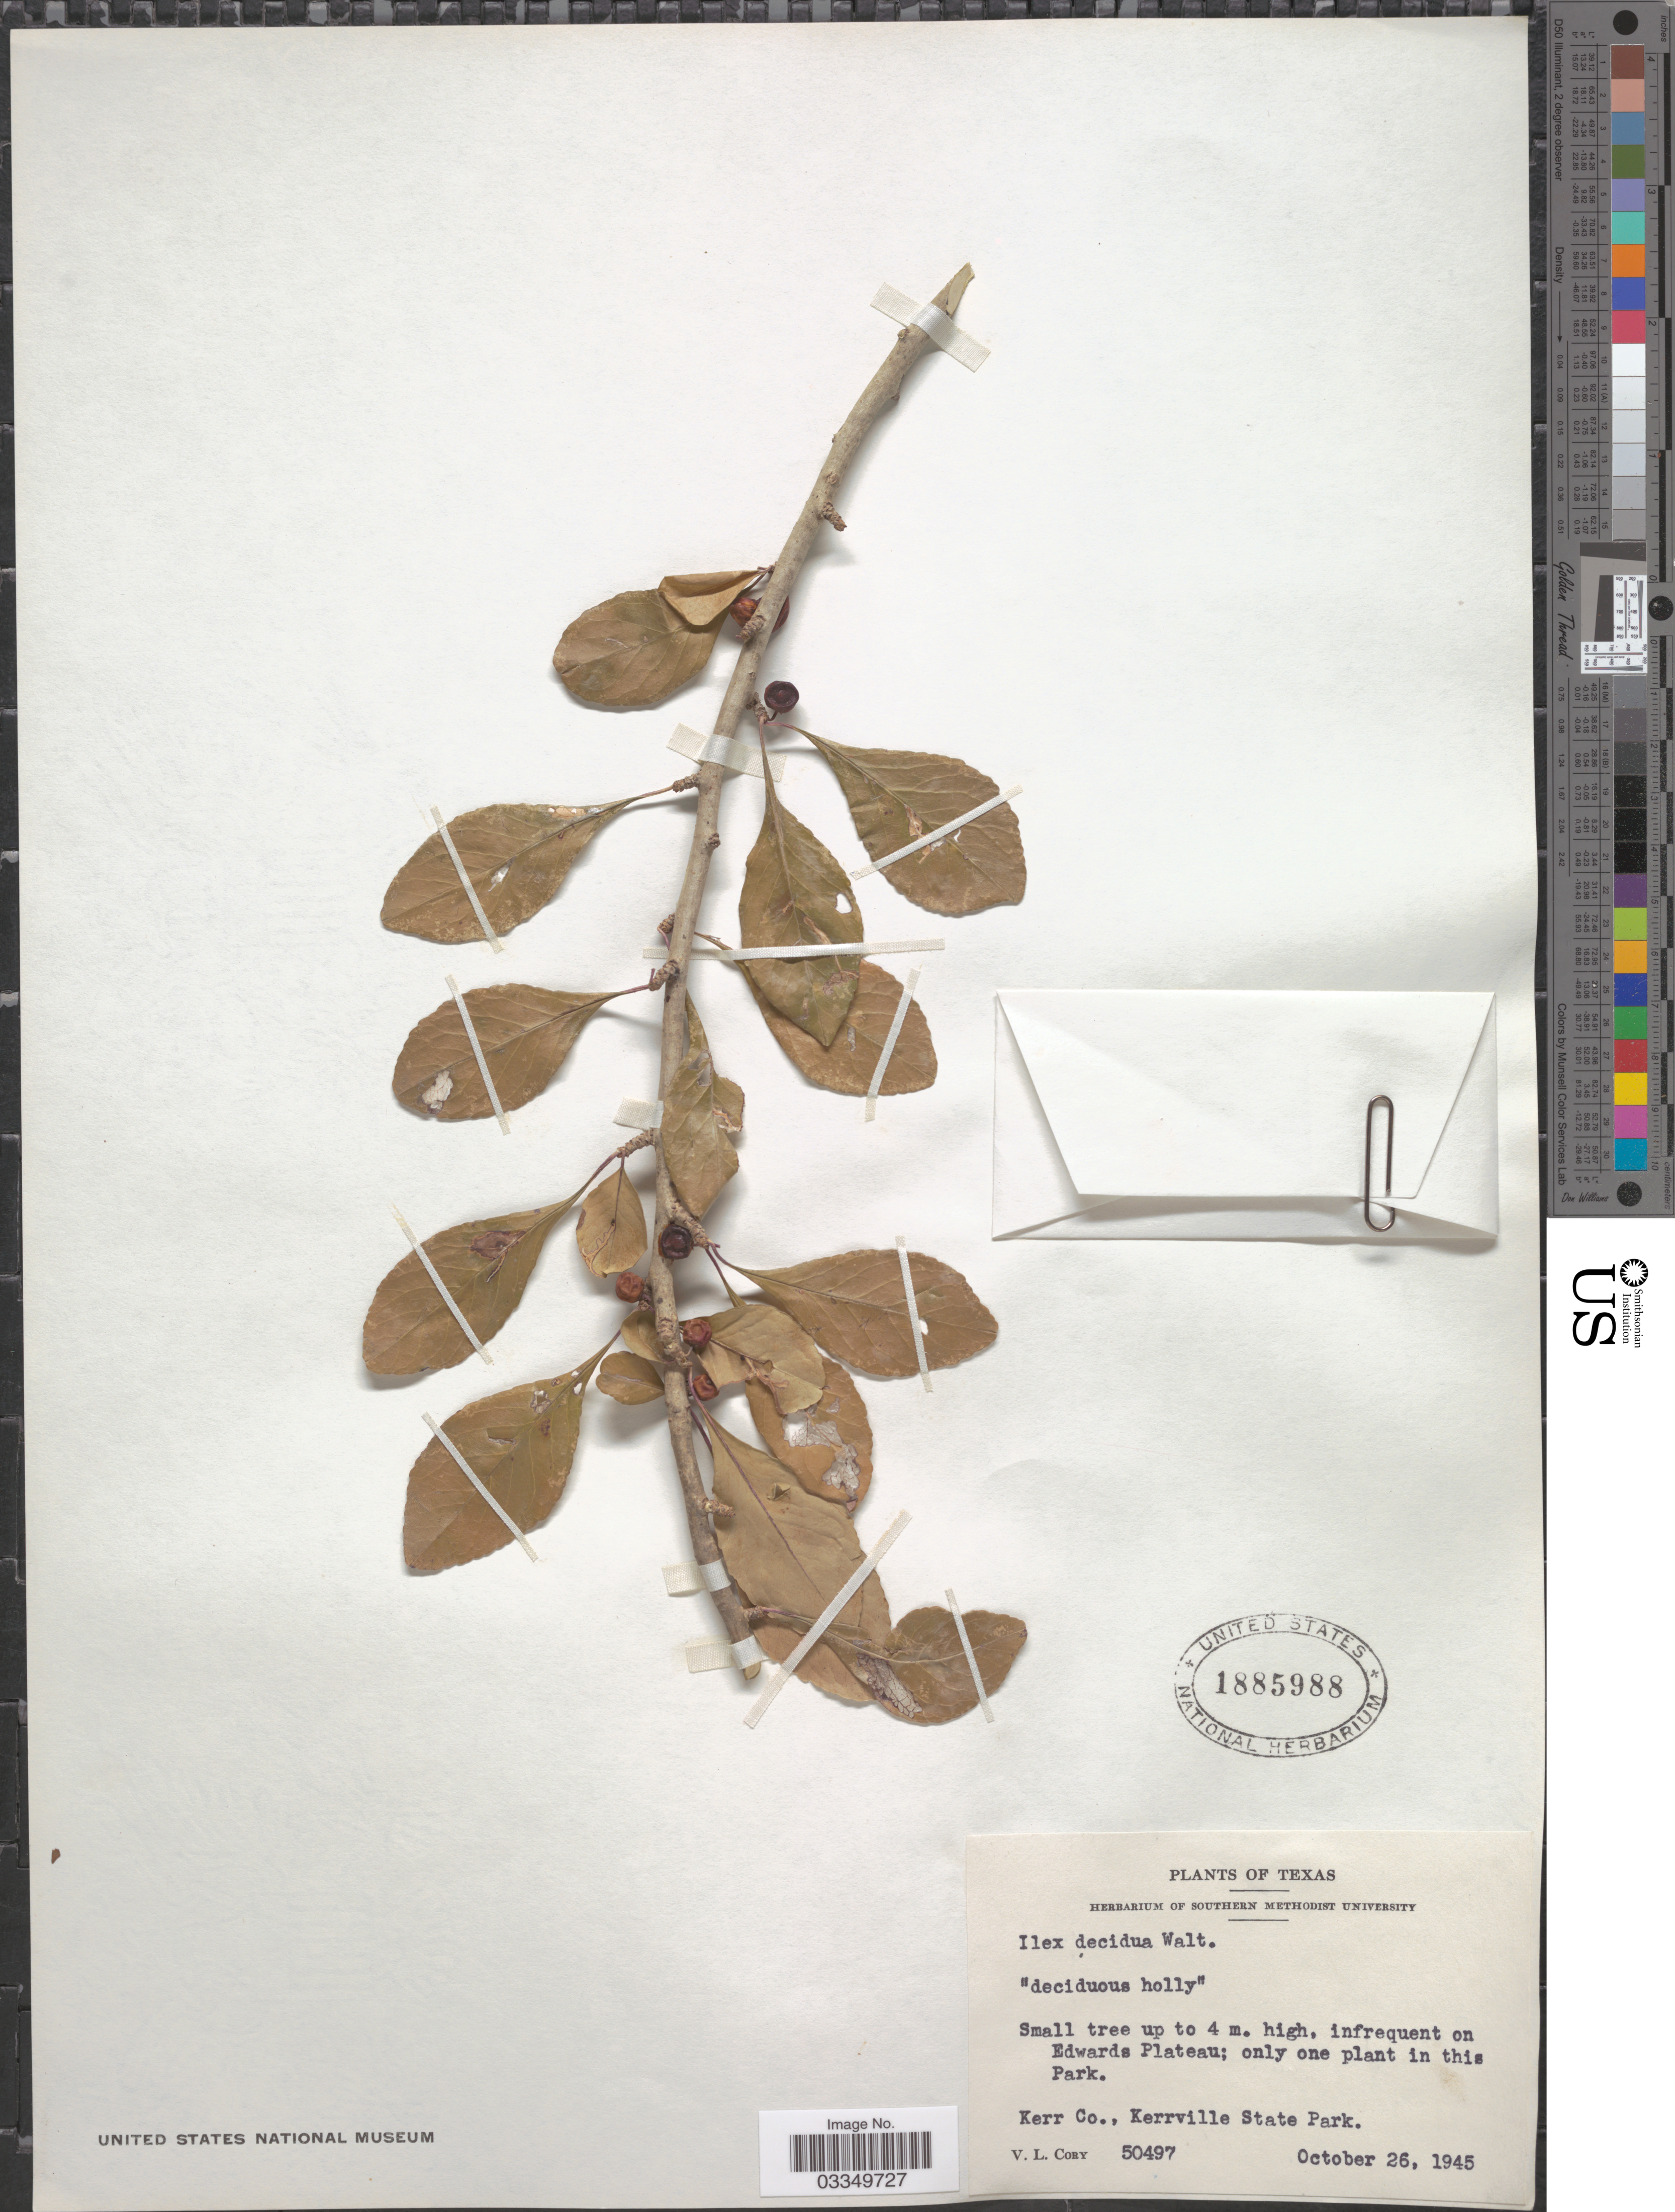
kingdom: Plantae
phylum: Tracheophyta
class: Magnoliopsida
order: Aquifoliales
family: Aquifoliaceae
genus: Ilex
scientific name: Ilex decidua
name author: Walter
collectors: V. Cory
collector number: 50497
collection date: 1945-10-26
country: United States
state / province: Texas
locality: Edwards Plateau. Kerr Co., Kerrville State Park.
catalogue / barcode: US 1885988